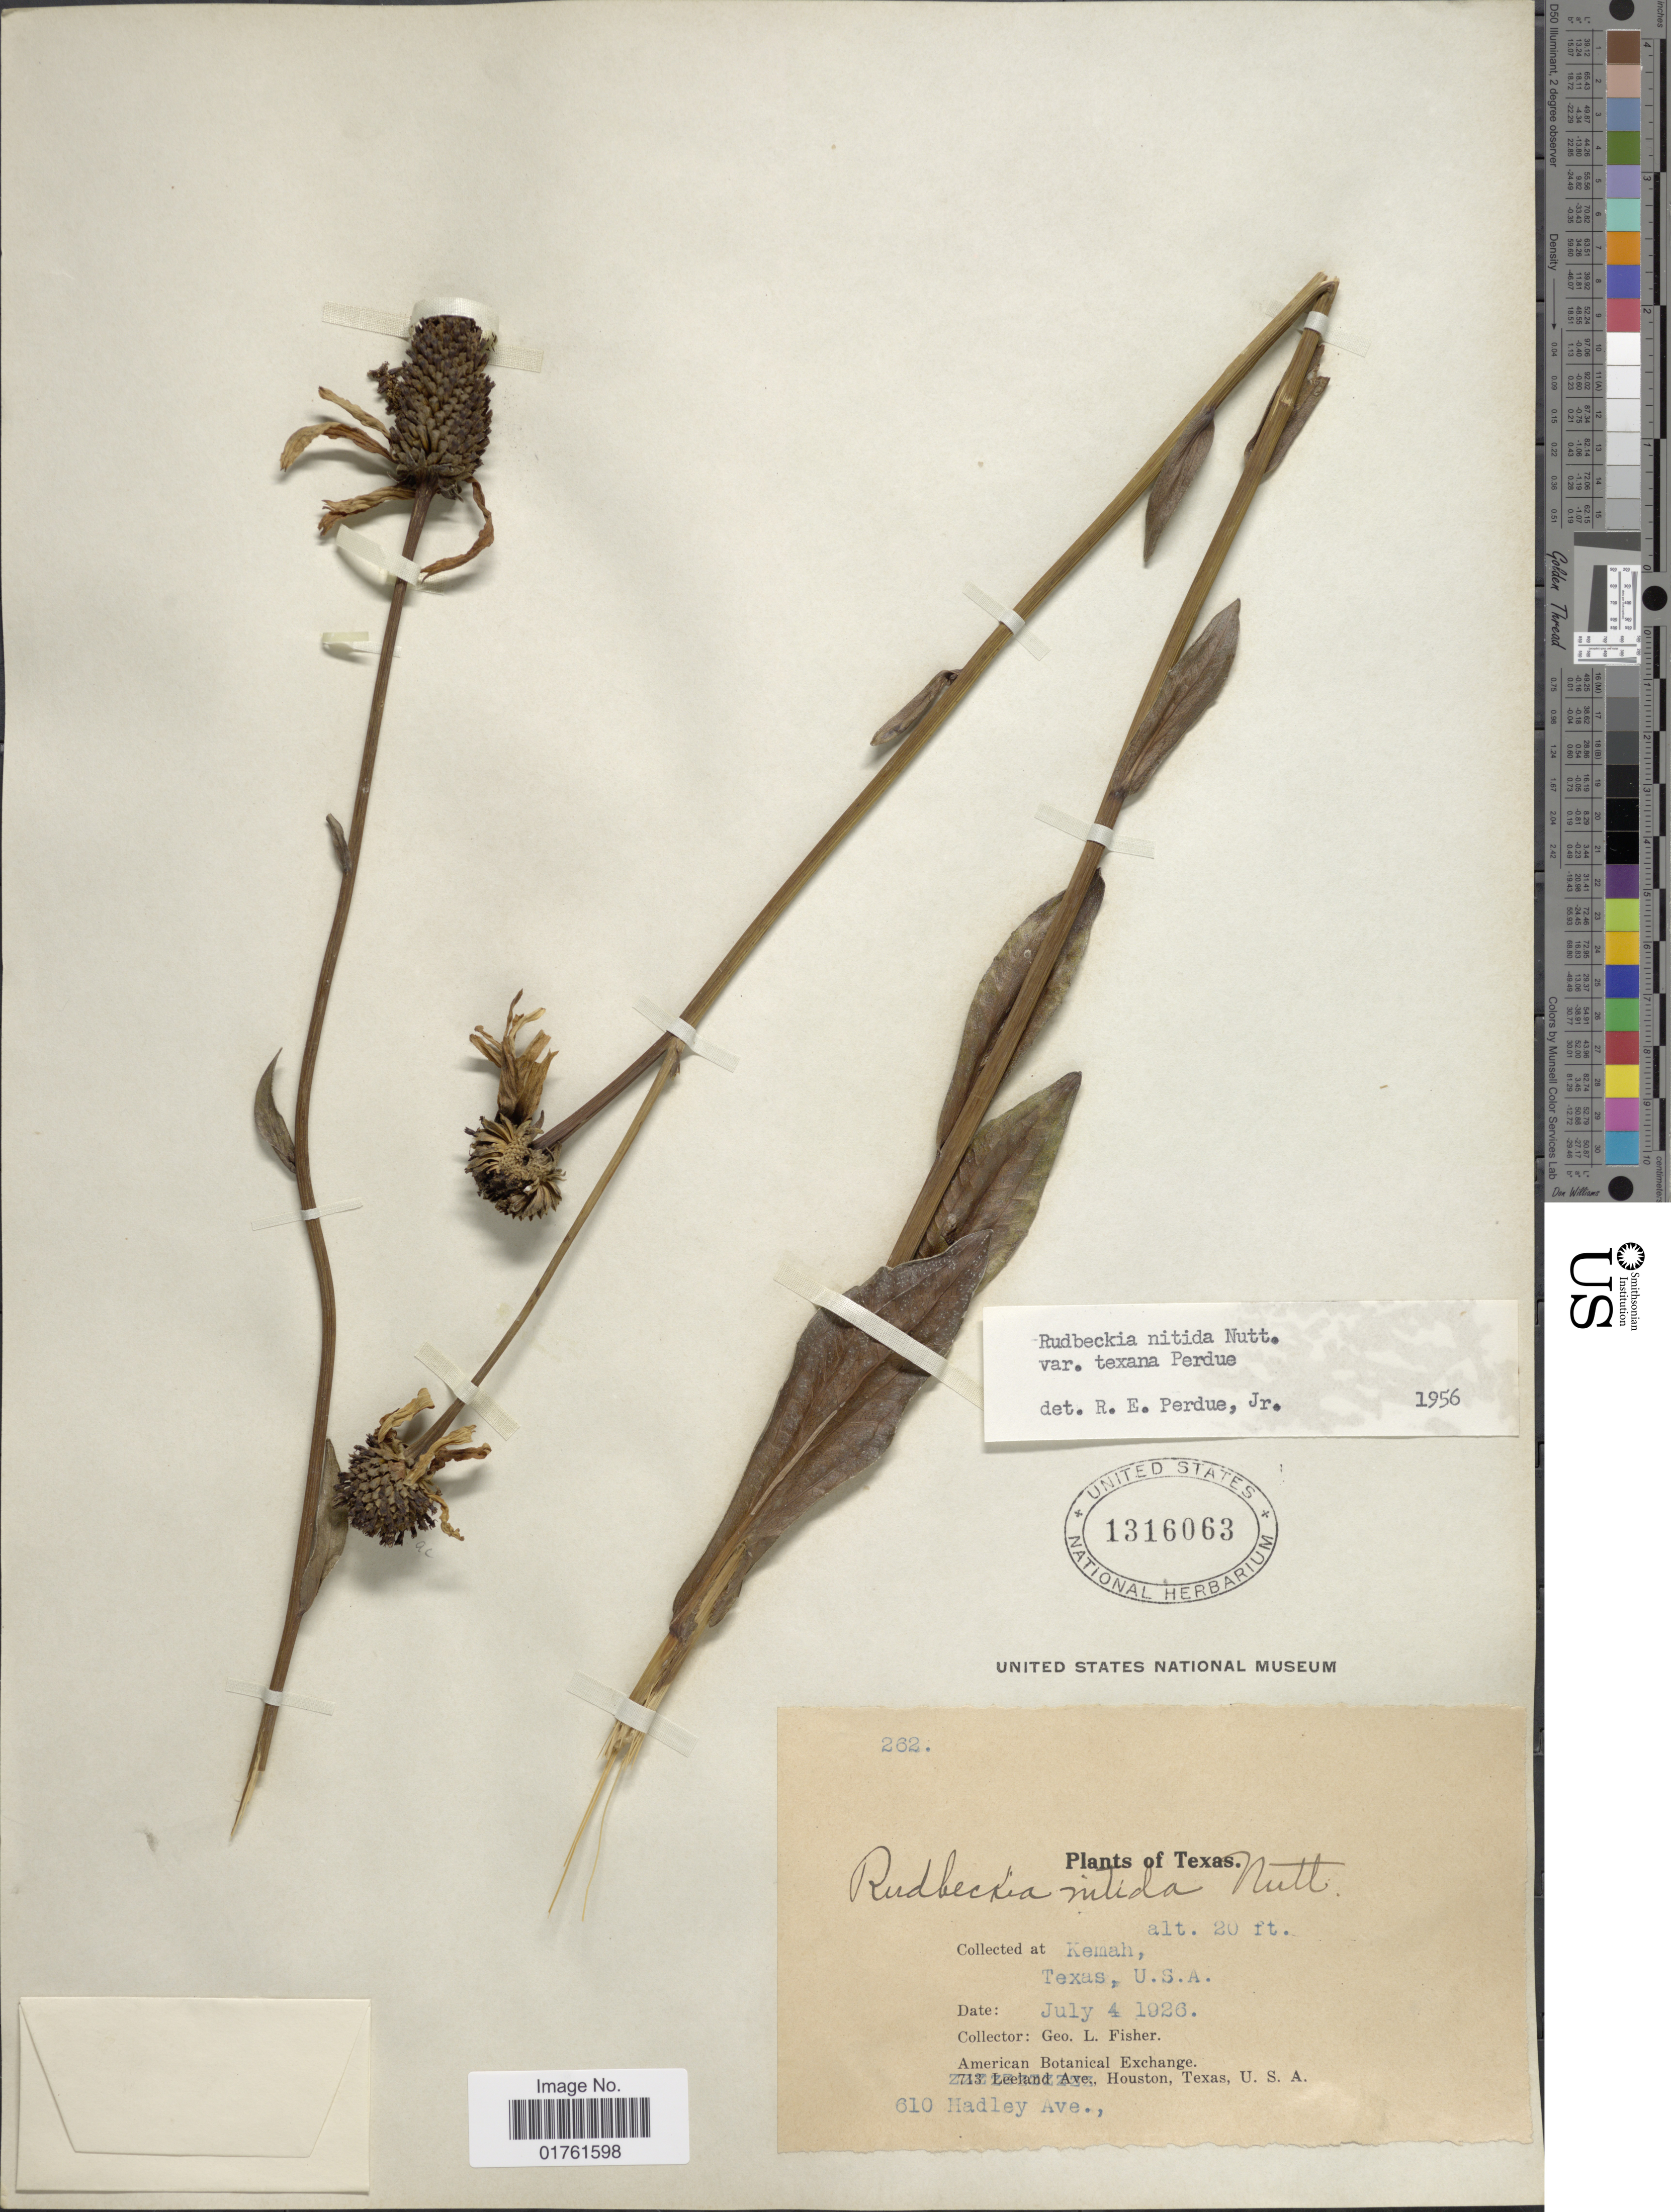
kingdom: Plantae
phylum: Tracheophyta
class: Magnoliopsida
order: Asterales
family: Asteraceae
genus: Rudbeckia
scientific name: Rudbeckia nitida var. texana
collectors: G. L. Fisher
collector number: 262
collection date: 1926-07-04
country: United States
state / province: Texas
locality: Kemah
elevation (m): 6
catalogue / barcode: US 1316063